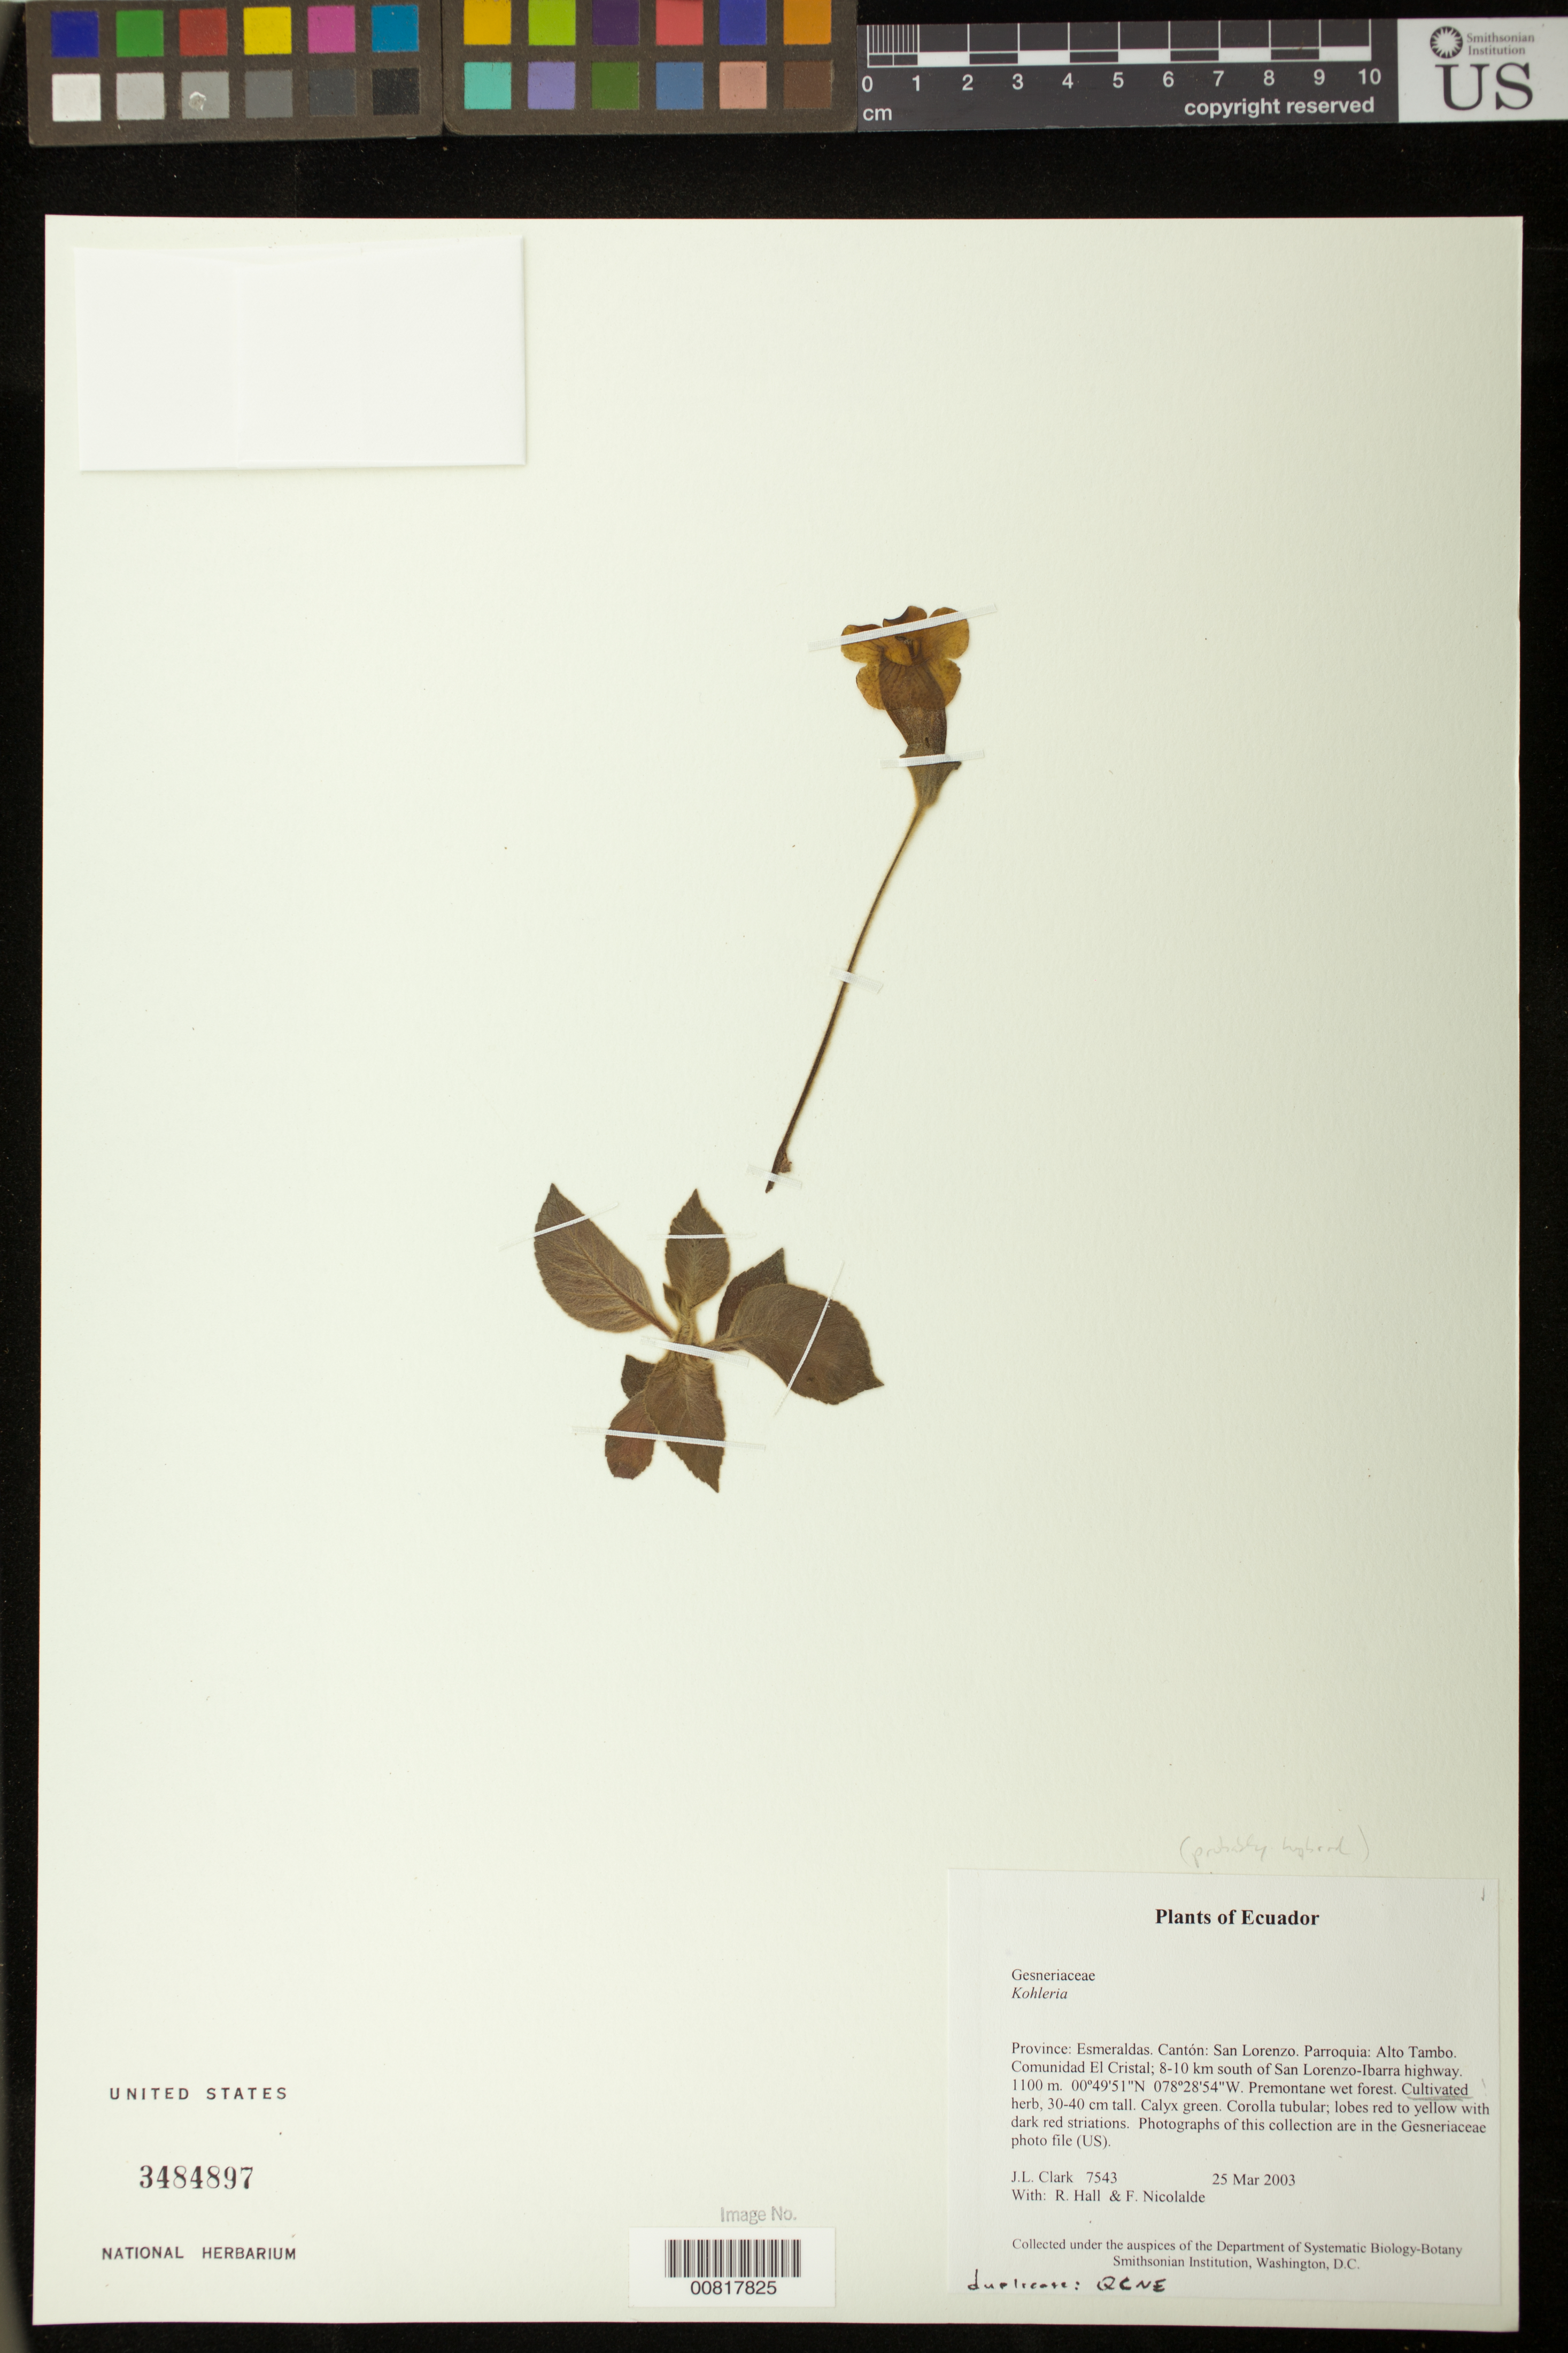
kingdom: Plantae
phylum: Tracheophyta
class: Magnoliopsida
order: Lamiales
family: Gesneriaceae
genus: Kohleria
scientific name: Kohleria sp.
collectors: J. L. Clark, R. Hall & F. Nicolalde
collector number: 7543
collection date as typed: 25 Mar 2003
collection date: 2003-03-25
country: Ecuador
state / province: Esmeraldas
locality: San Lorenzo. Parroquia: Alto Tambo. Comunidad El Cristal; 8-10 km south of San Lorenzo-Ibarra highway.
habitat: Premontane wet forest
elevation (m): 1100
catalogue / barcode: US 3484897